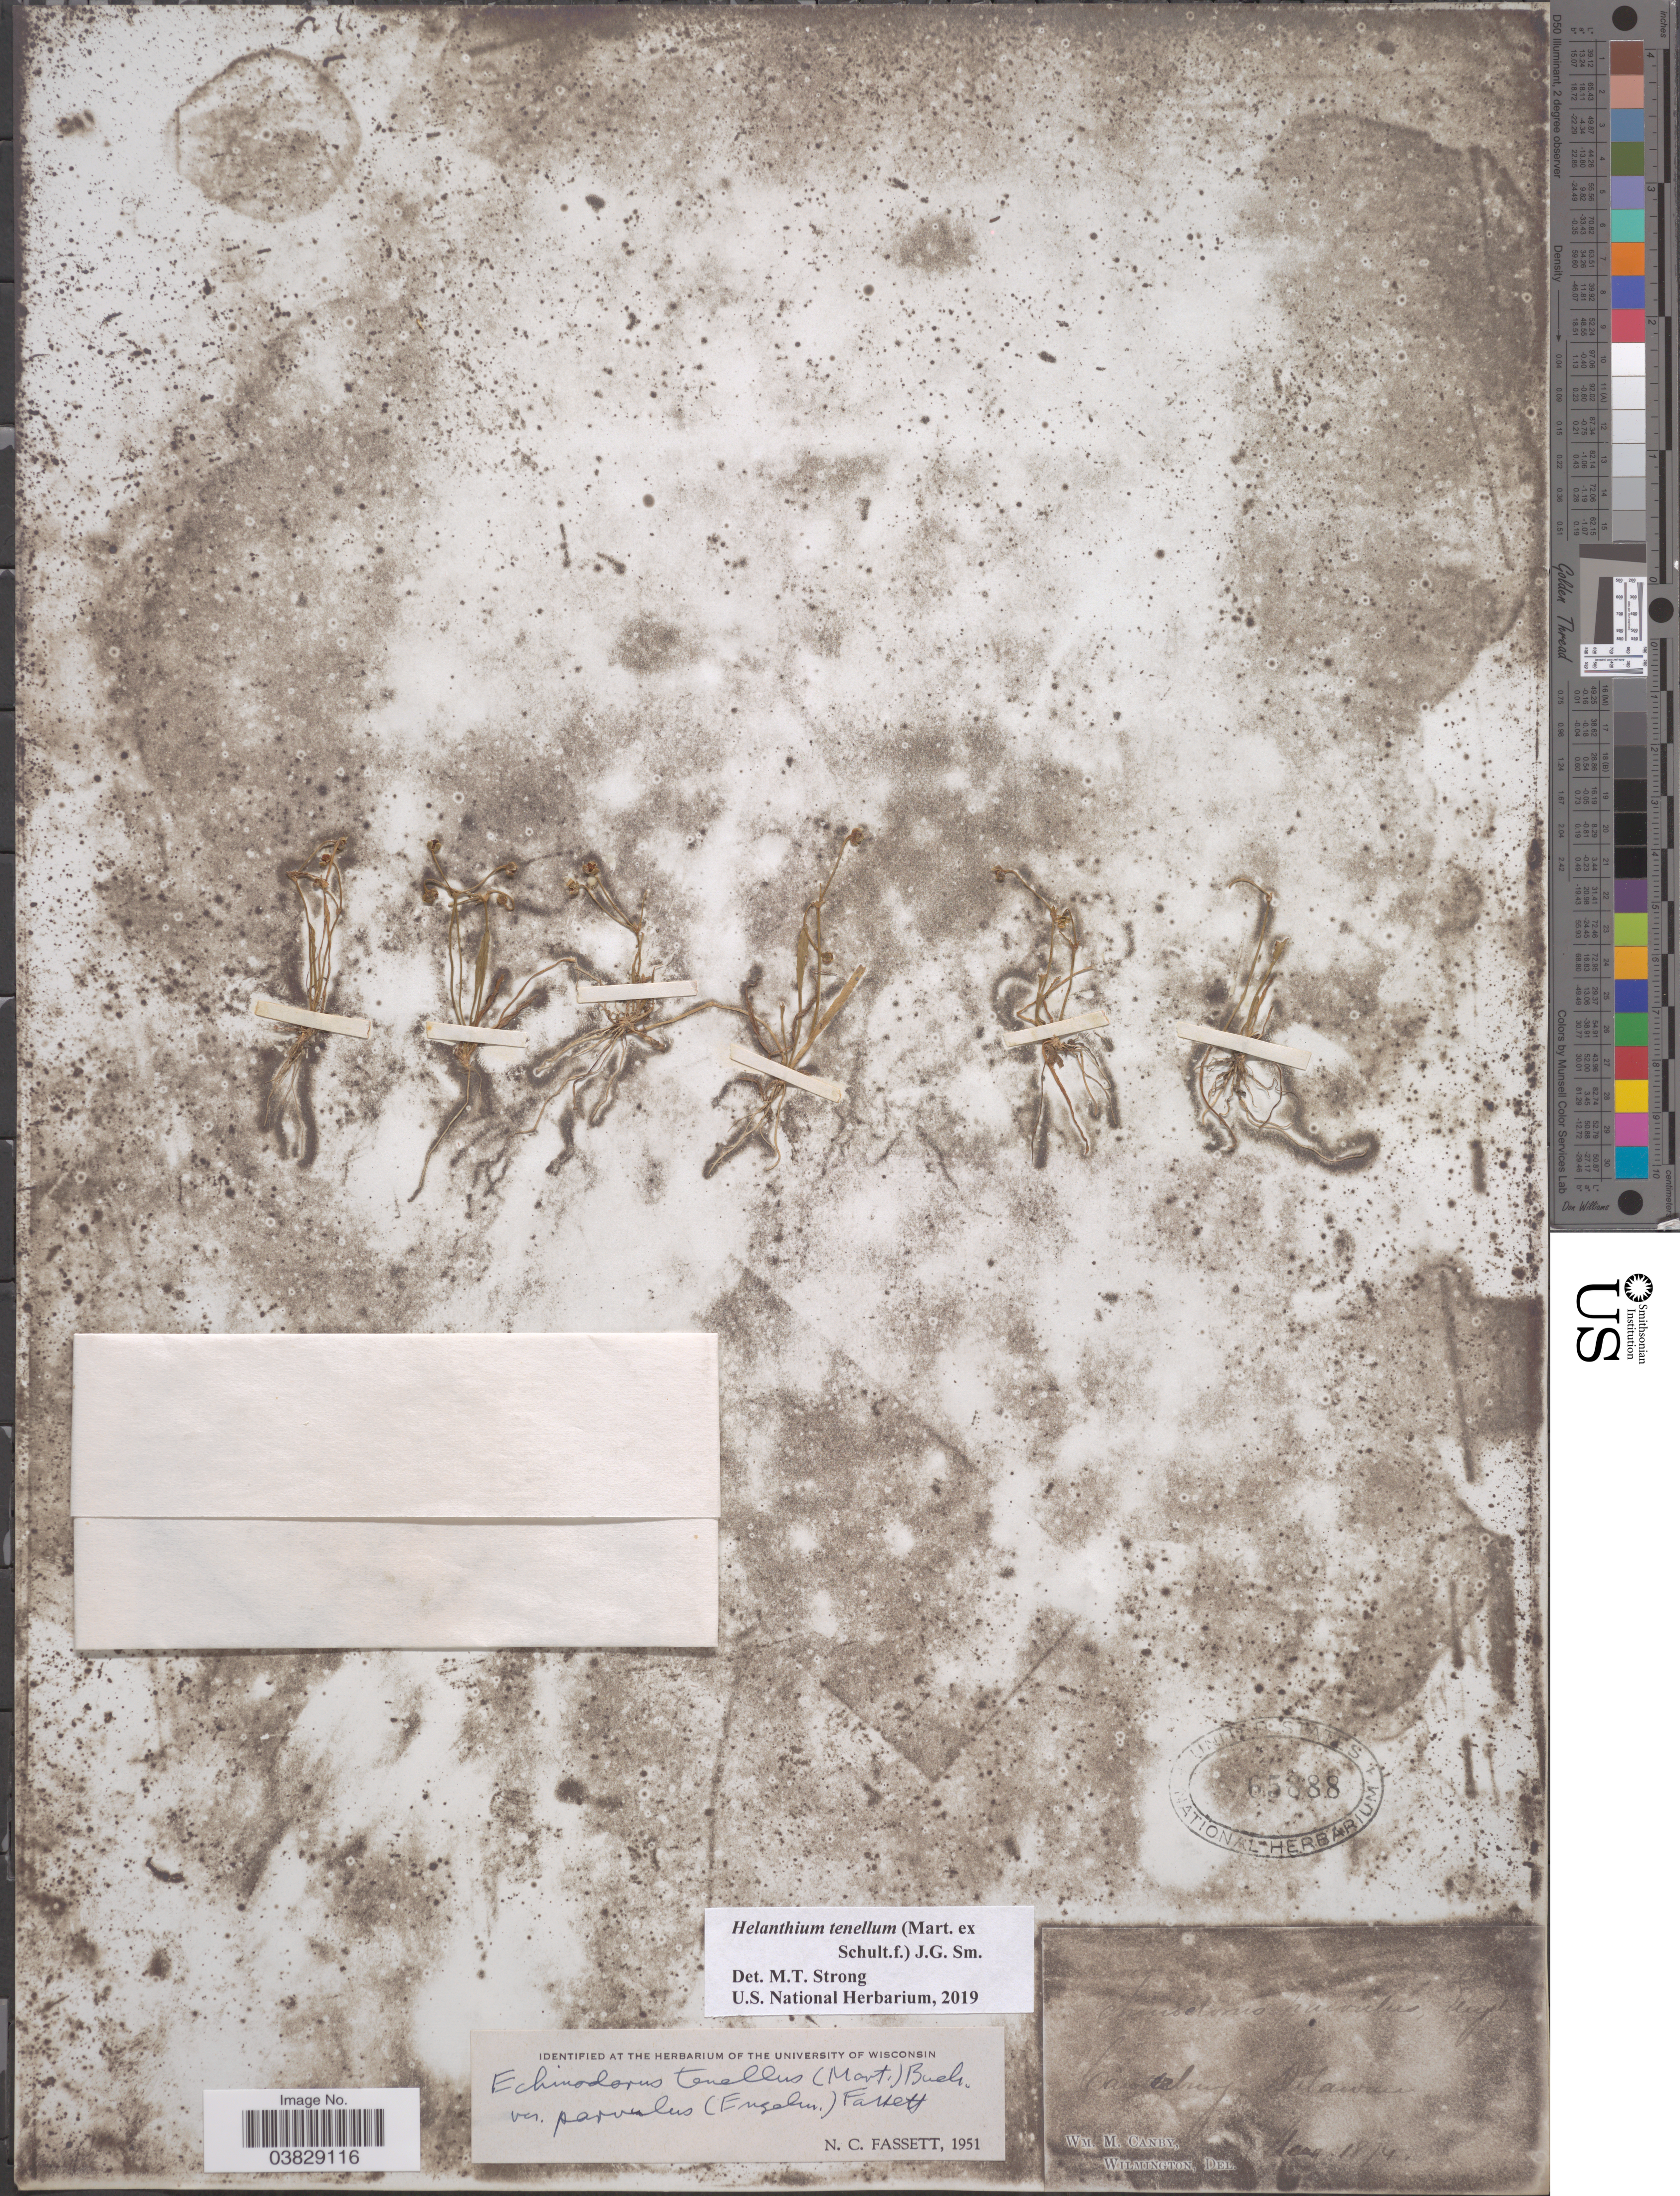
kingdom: Plantae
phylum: Tracheophyta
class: Liliopsida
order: Alismatales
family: Alismataceae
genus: Helanthium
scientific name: Helanthium tenellum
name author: (Mart. ex Schult. f.) J.G. Sm.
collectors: W. M. Canby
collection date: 1874-05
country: United States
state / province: Delaware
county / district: Kent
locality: Canterbury.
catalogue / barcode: US 65888